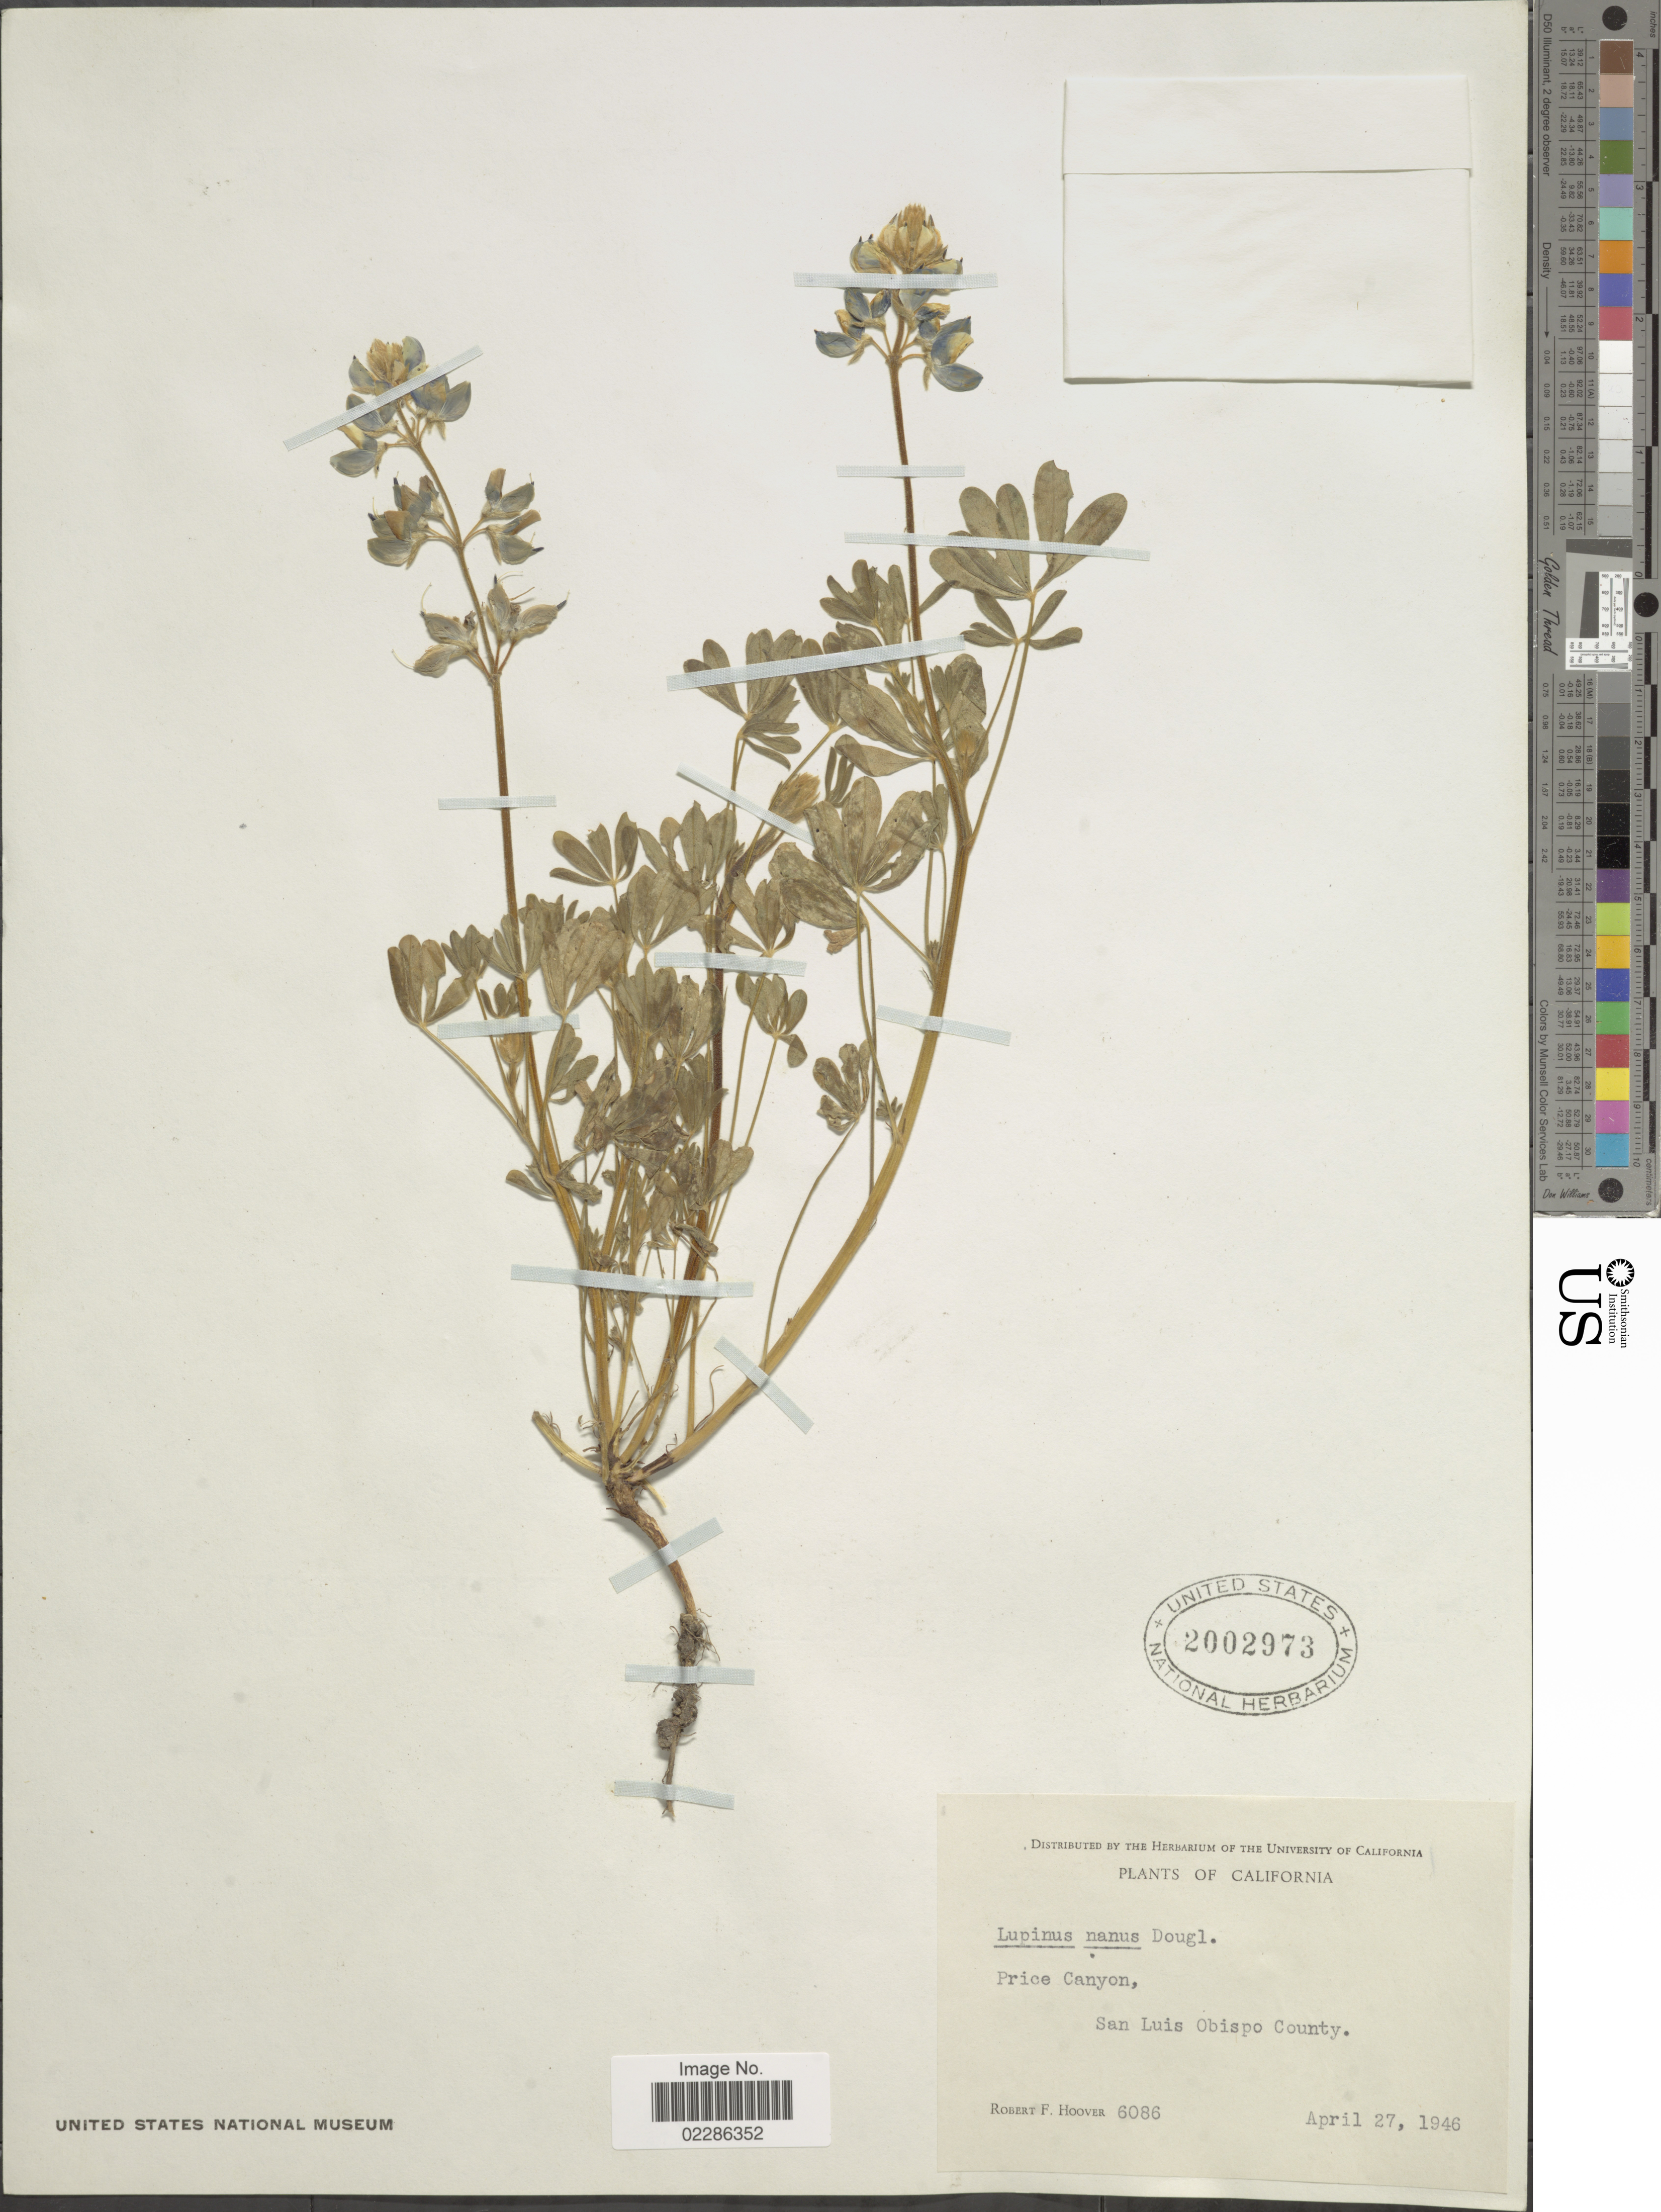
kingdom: Plantae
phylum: Tracheophyta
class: Magnoliopsida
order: Fabales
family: Fabaceae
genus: Lupinus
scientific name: Lupinus nanus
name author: Douglas ex Benth.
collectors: R. F. Hoover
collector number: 6086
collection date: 1946-04-27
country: United States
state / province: California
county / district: San Luis Obispo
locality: Price Canyon, San Luis Obispo County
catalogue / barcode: US 2002973